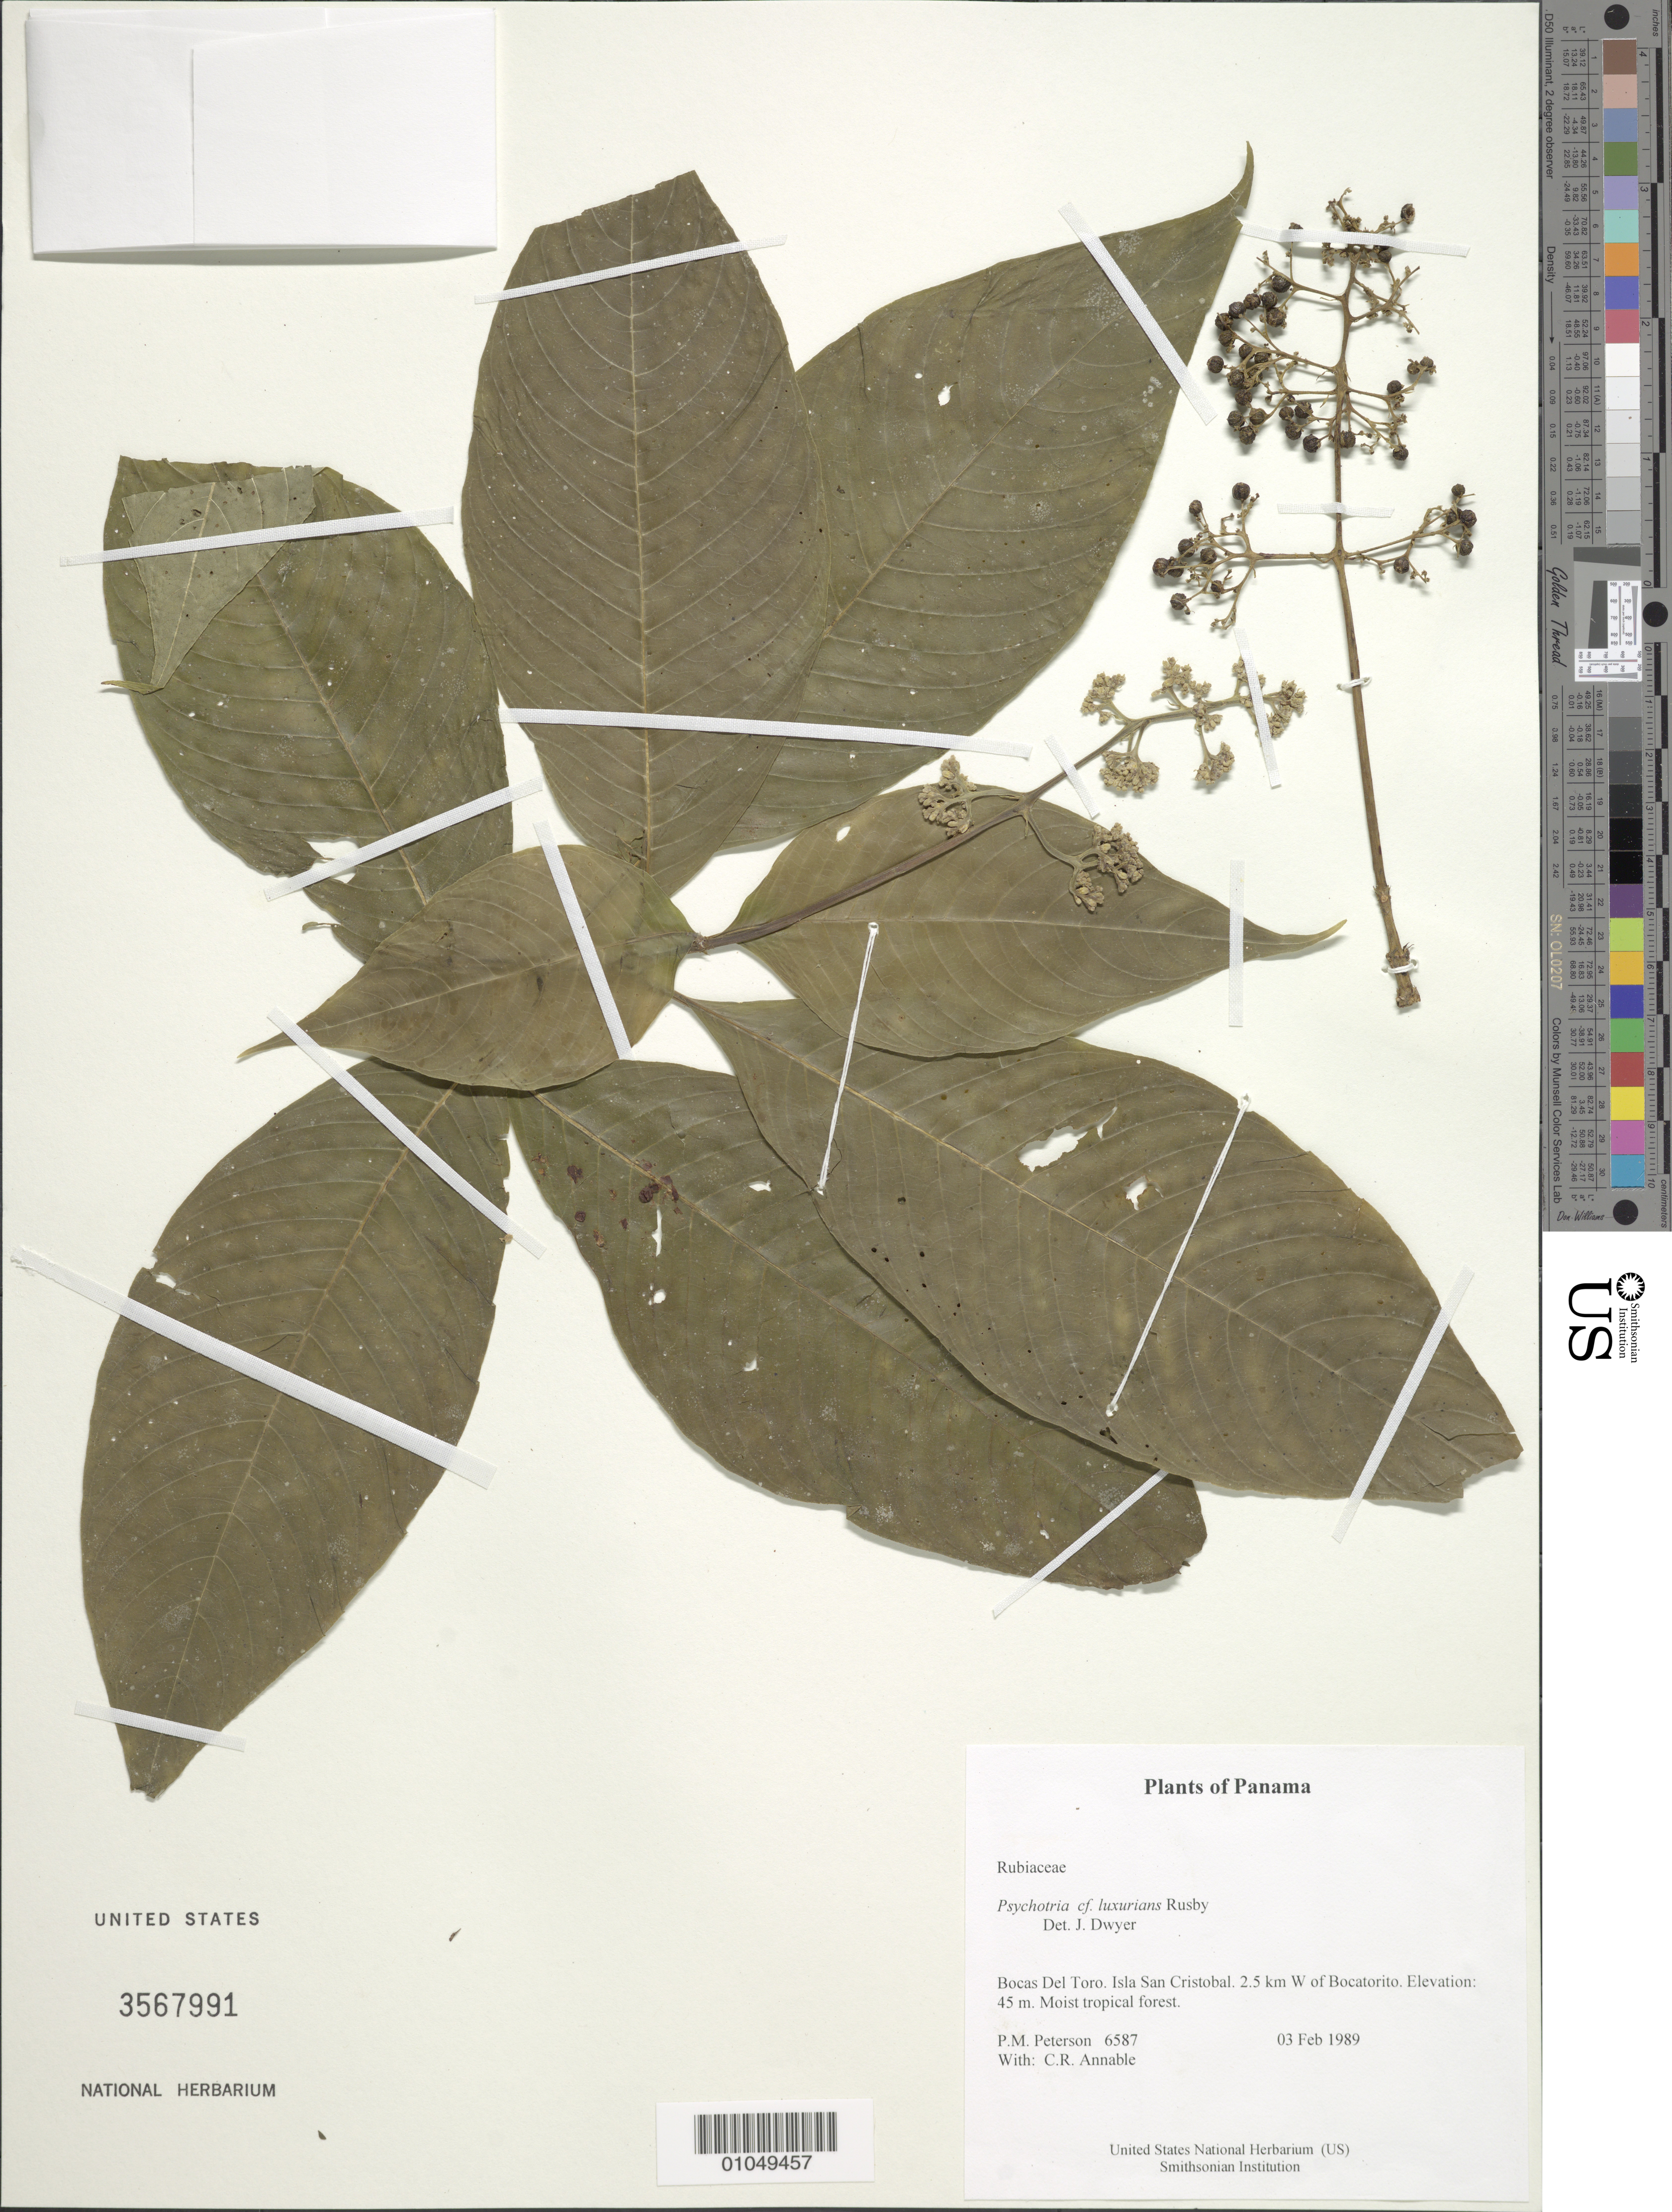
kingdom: Plantae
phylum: Tracheophyta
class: Magnoliopsida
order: Gentianales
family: Rubiaceae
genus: Psychotria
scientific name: Psychotria luxurians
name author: Rusby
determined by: Dwyer, J.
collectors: P. M. Peterson & C. R. Annable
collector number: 06587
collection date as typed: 03 Feb 1989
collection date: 1989-02-03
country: Panama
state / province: Bocas del Toro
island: San Cristobal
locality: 2.5 km W of Bocatorito.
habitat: Moist tropical forest.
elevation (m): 45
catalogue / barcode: US 3567991